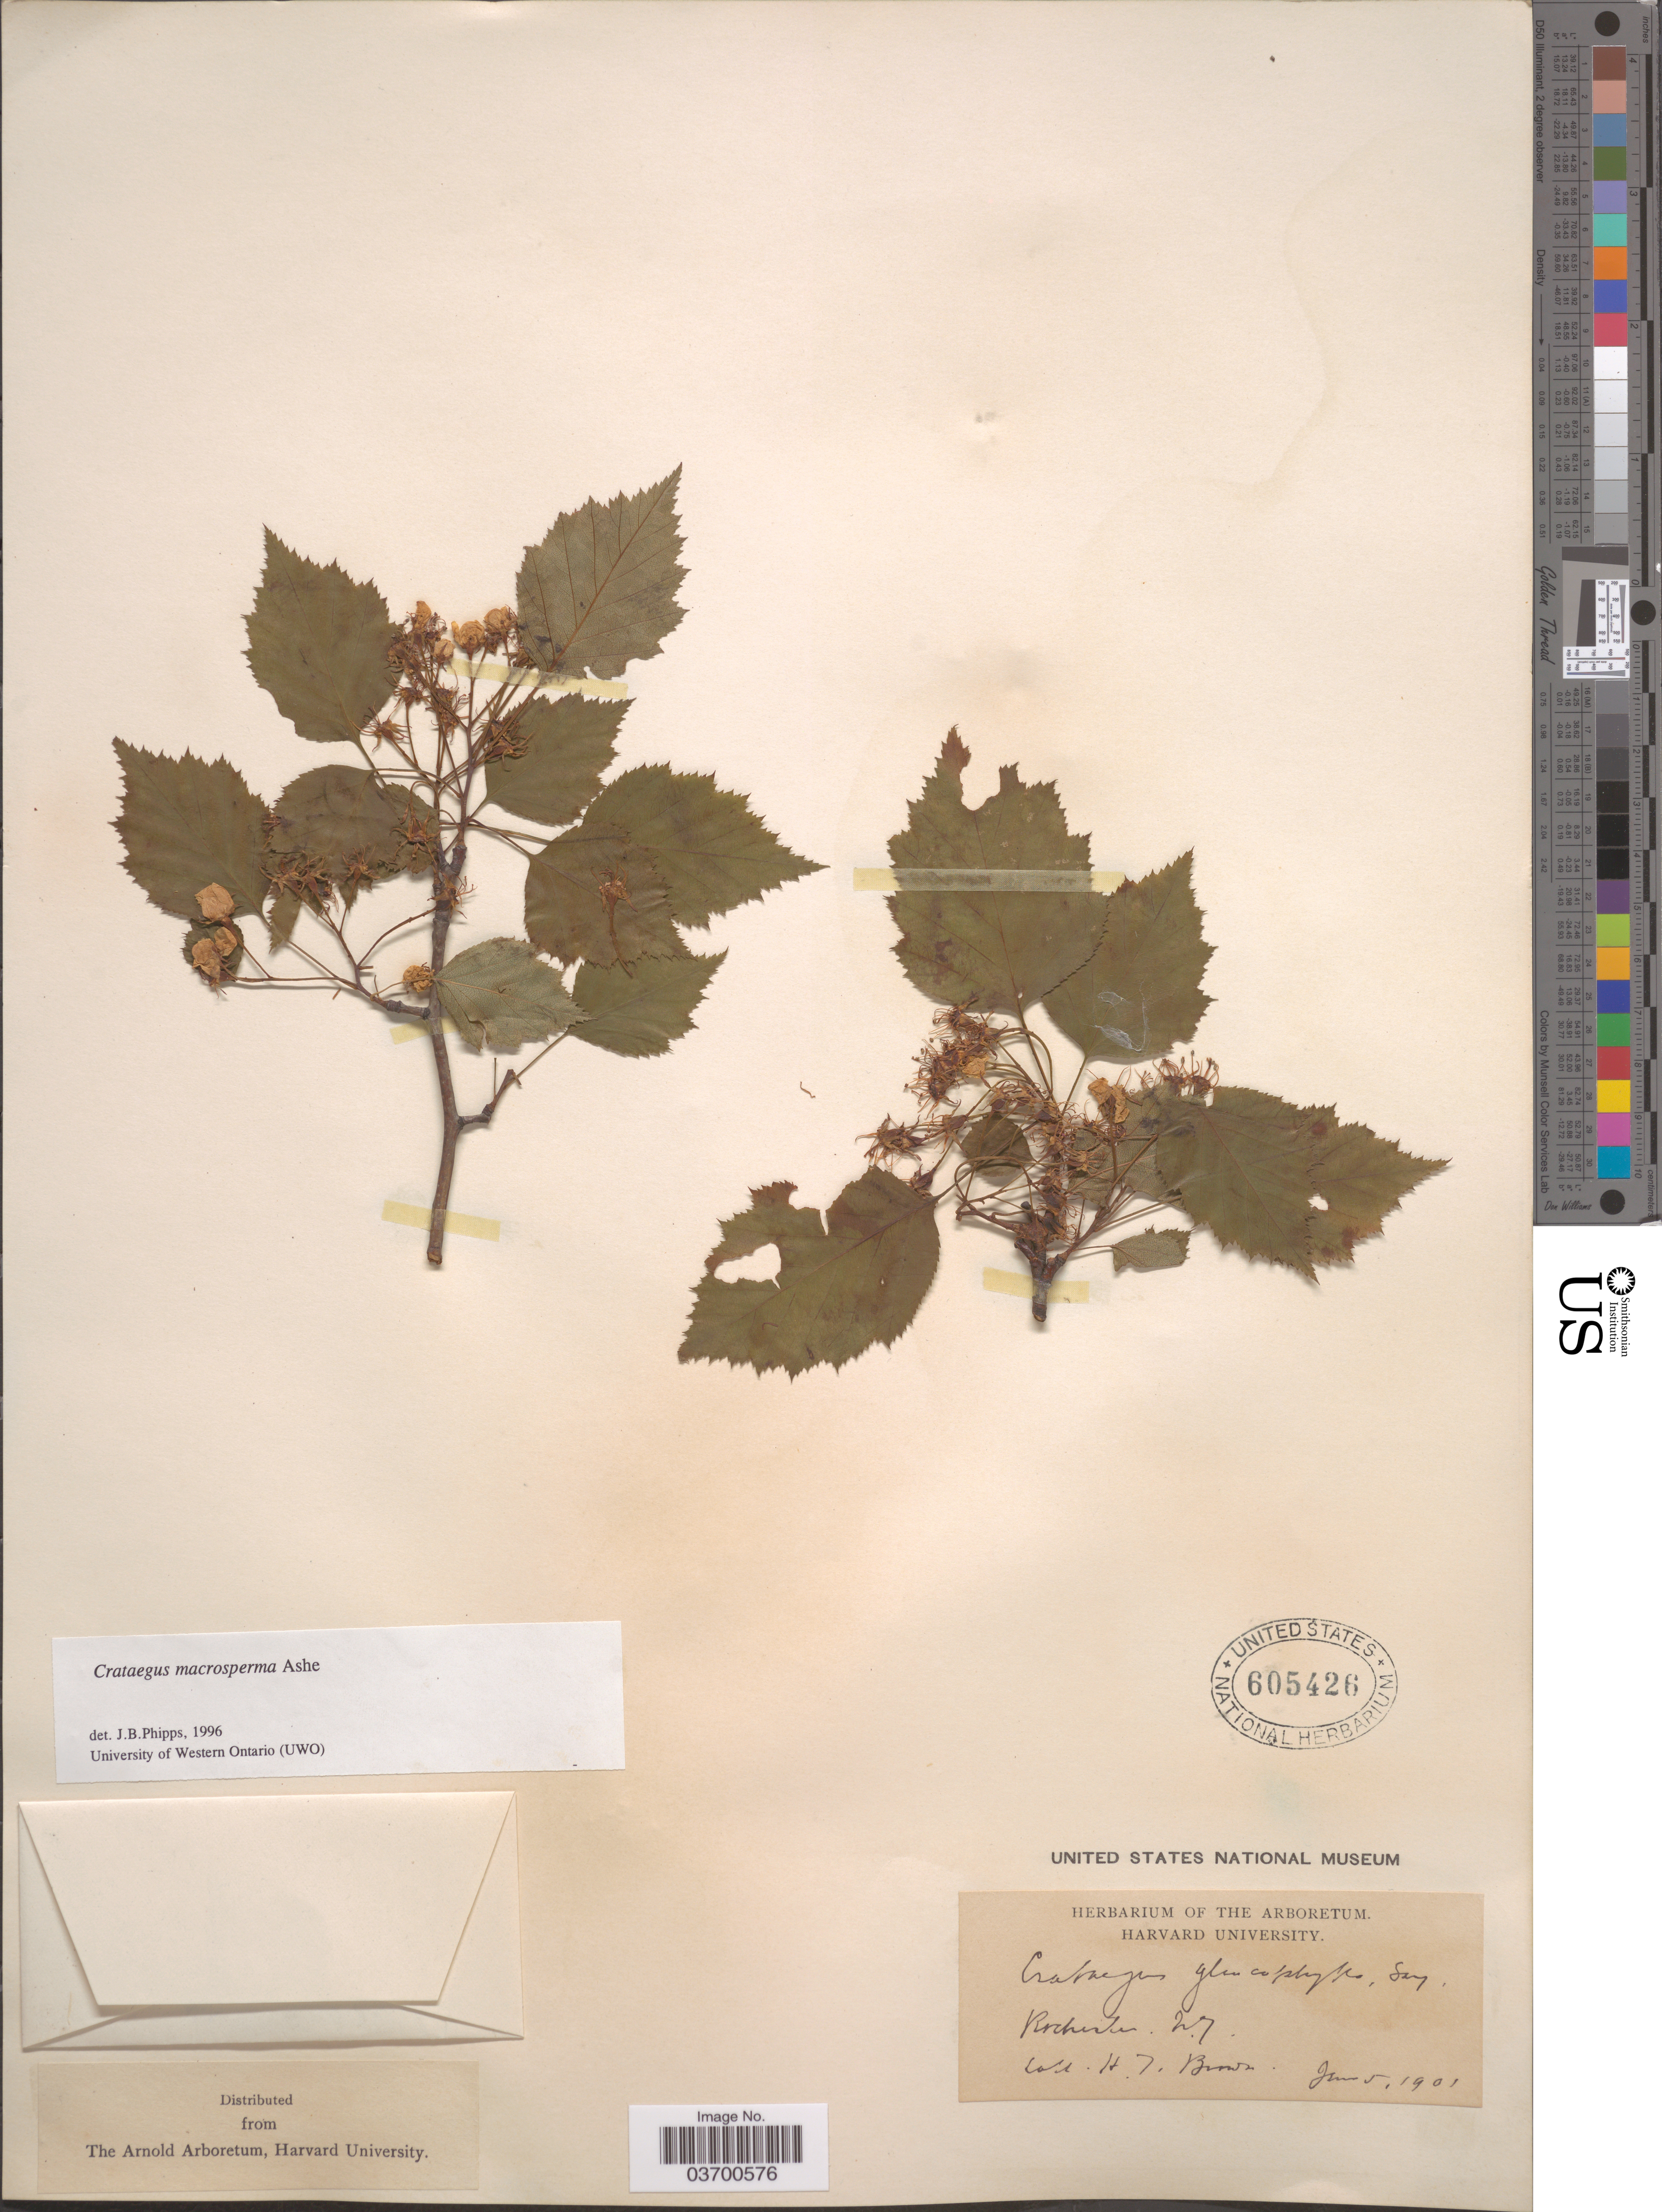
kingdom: Plantae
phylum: Tracheophyta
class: Magnoliopsida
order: Rosales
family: Rosaceae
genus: Crataegus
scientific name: Crataegus macrosperma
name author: Ashe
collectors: H. T. Brown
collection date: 1901-06-05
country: United States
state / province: New York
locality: Rochester.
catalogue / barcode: US 605426